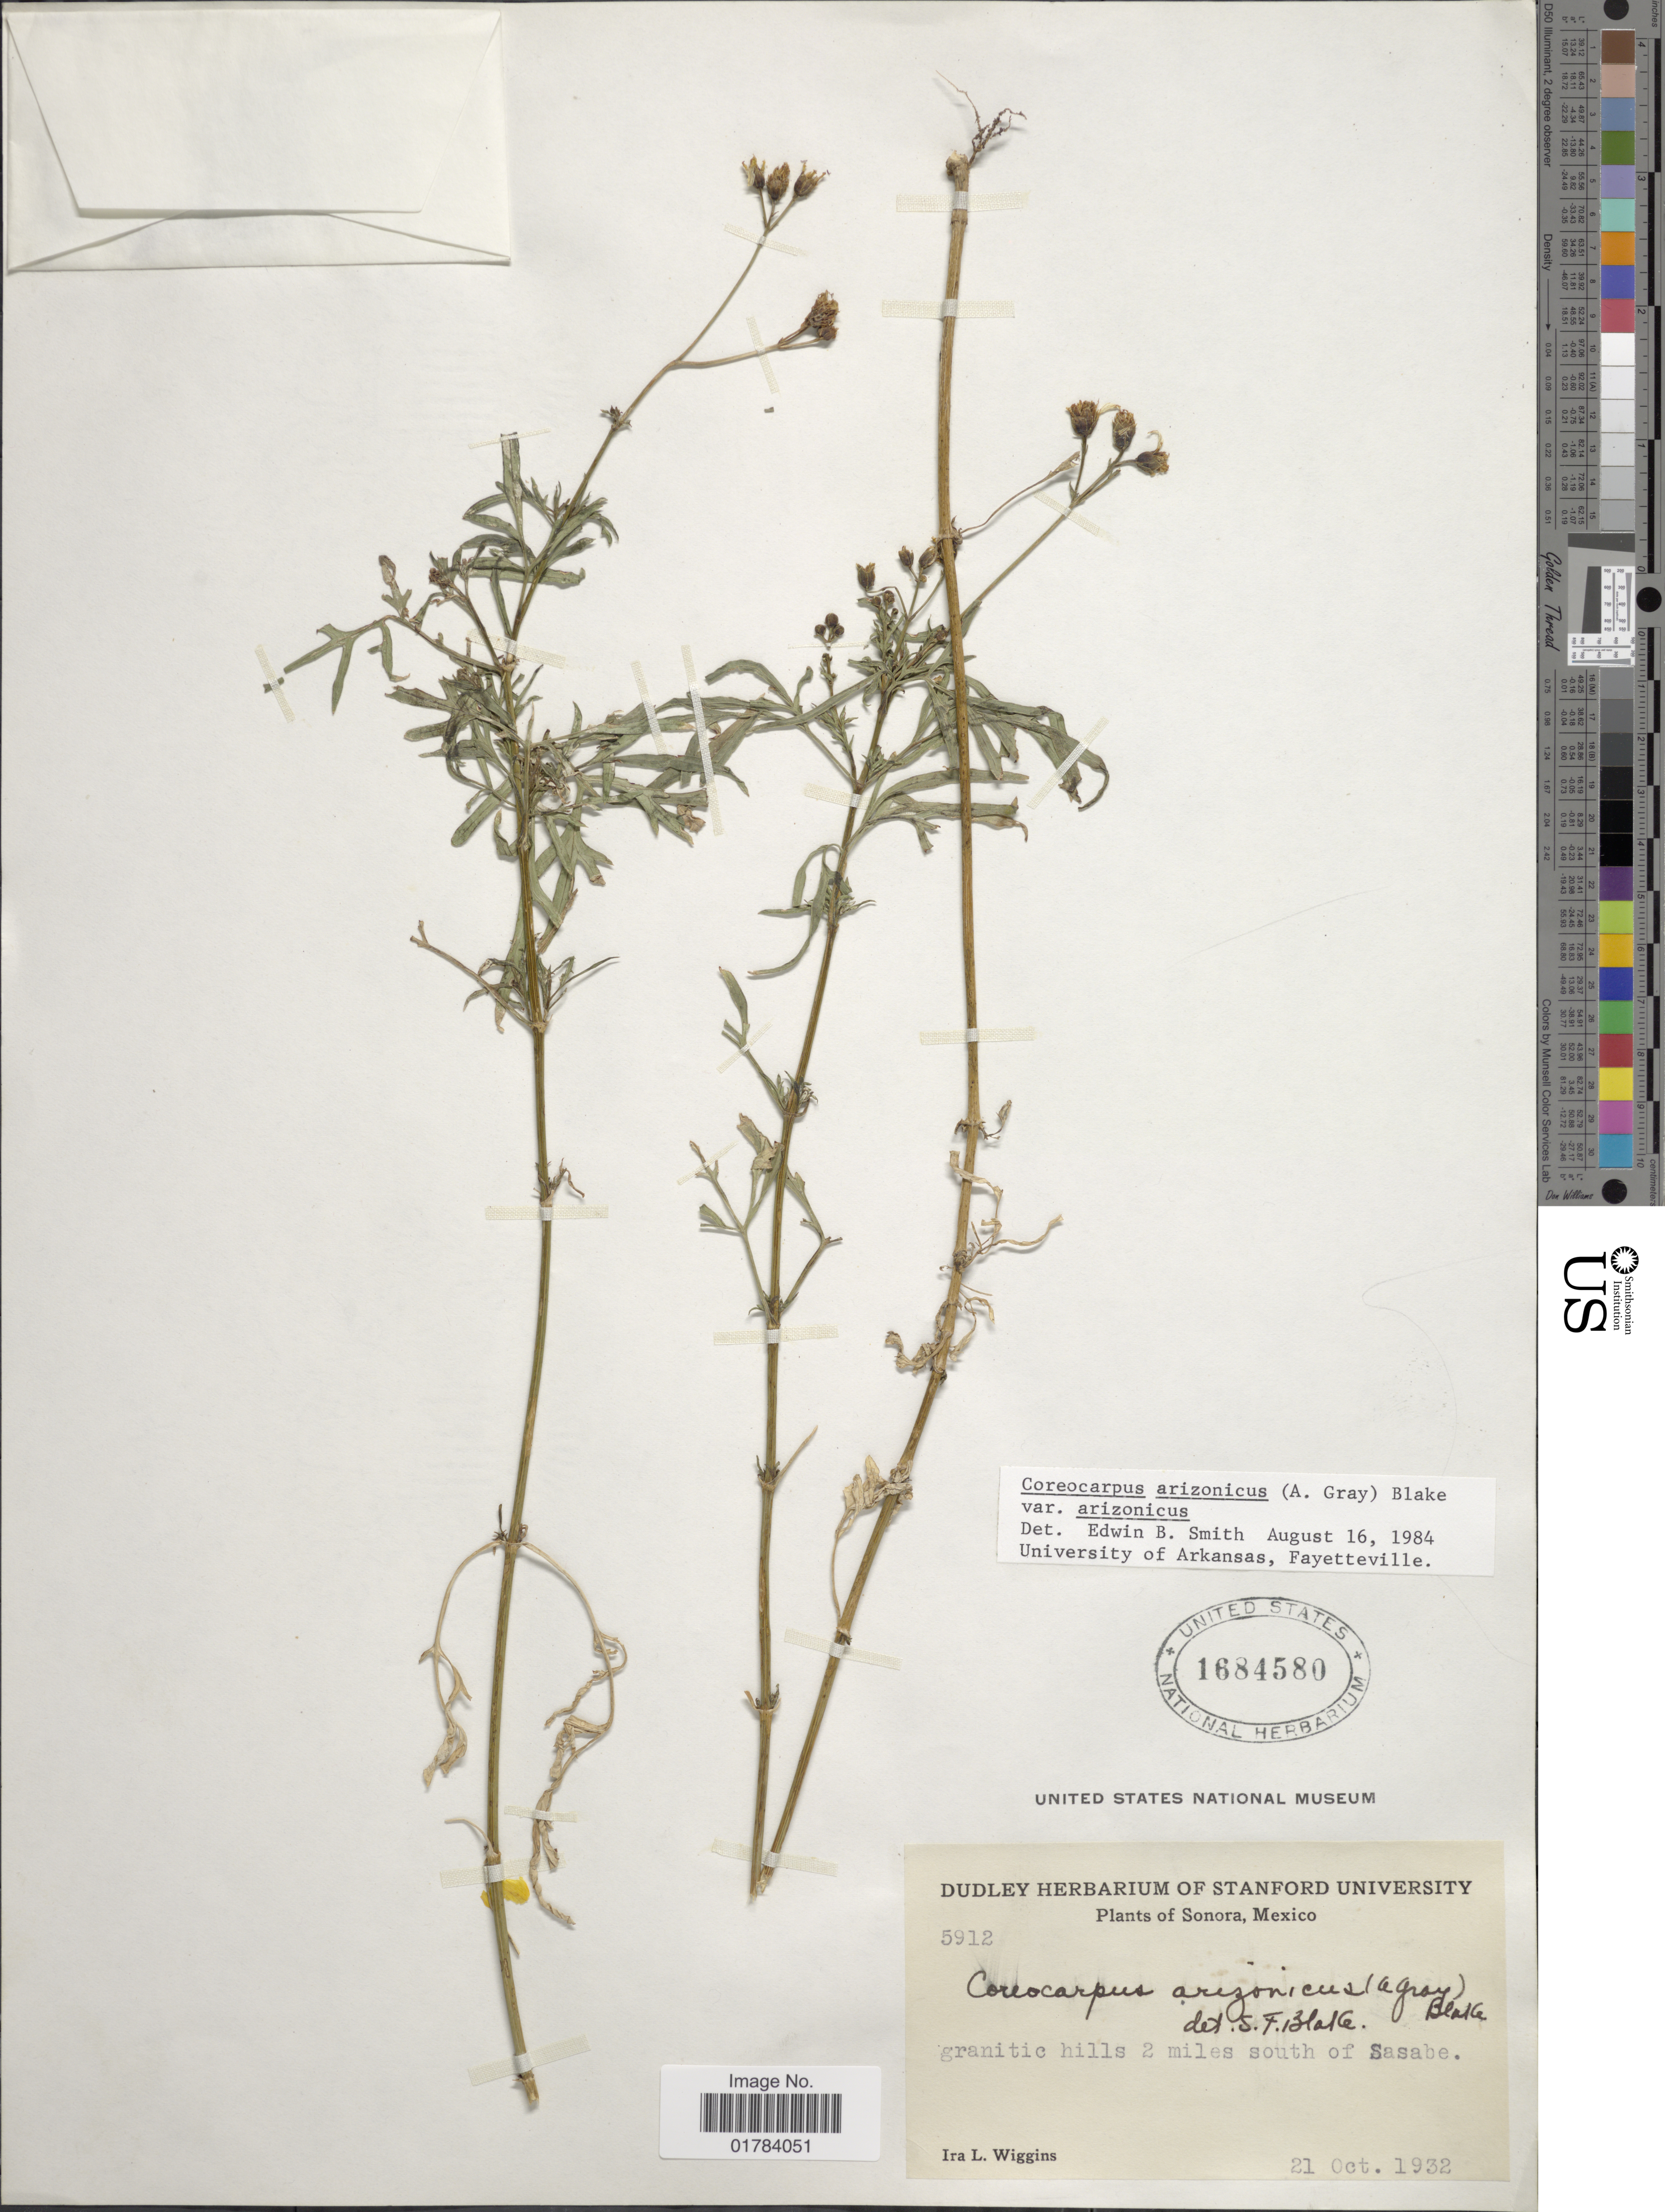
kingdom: Plantae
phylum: Tracheophyta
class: Magnoliopsida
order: Asterales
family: Asteraceae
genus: Coreocarpus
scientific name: Coreocarpus arizonicus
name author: (A. Gray) S.F. Blake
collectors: I. L. Wiggins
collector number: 5912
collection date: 1932-10-21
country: Mexico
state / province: Sonora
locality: Granitic hills 2 miles south of Sasabe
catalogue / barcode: US 1684580